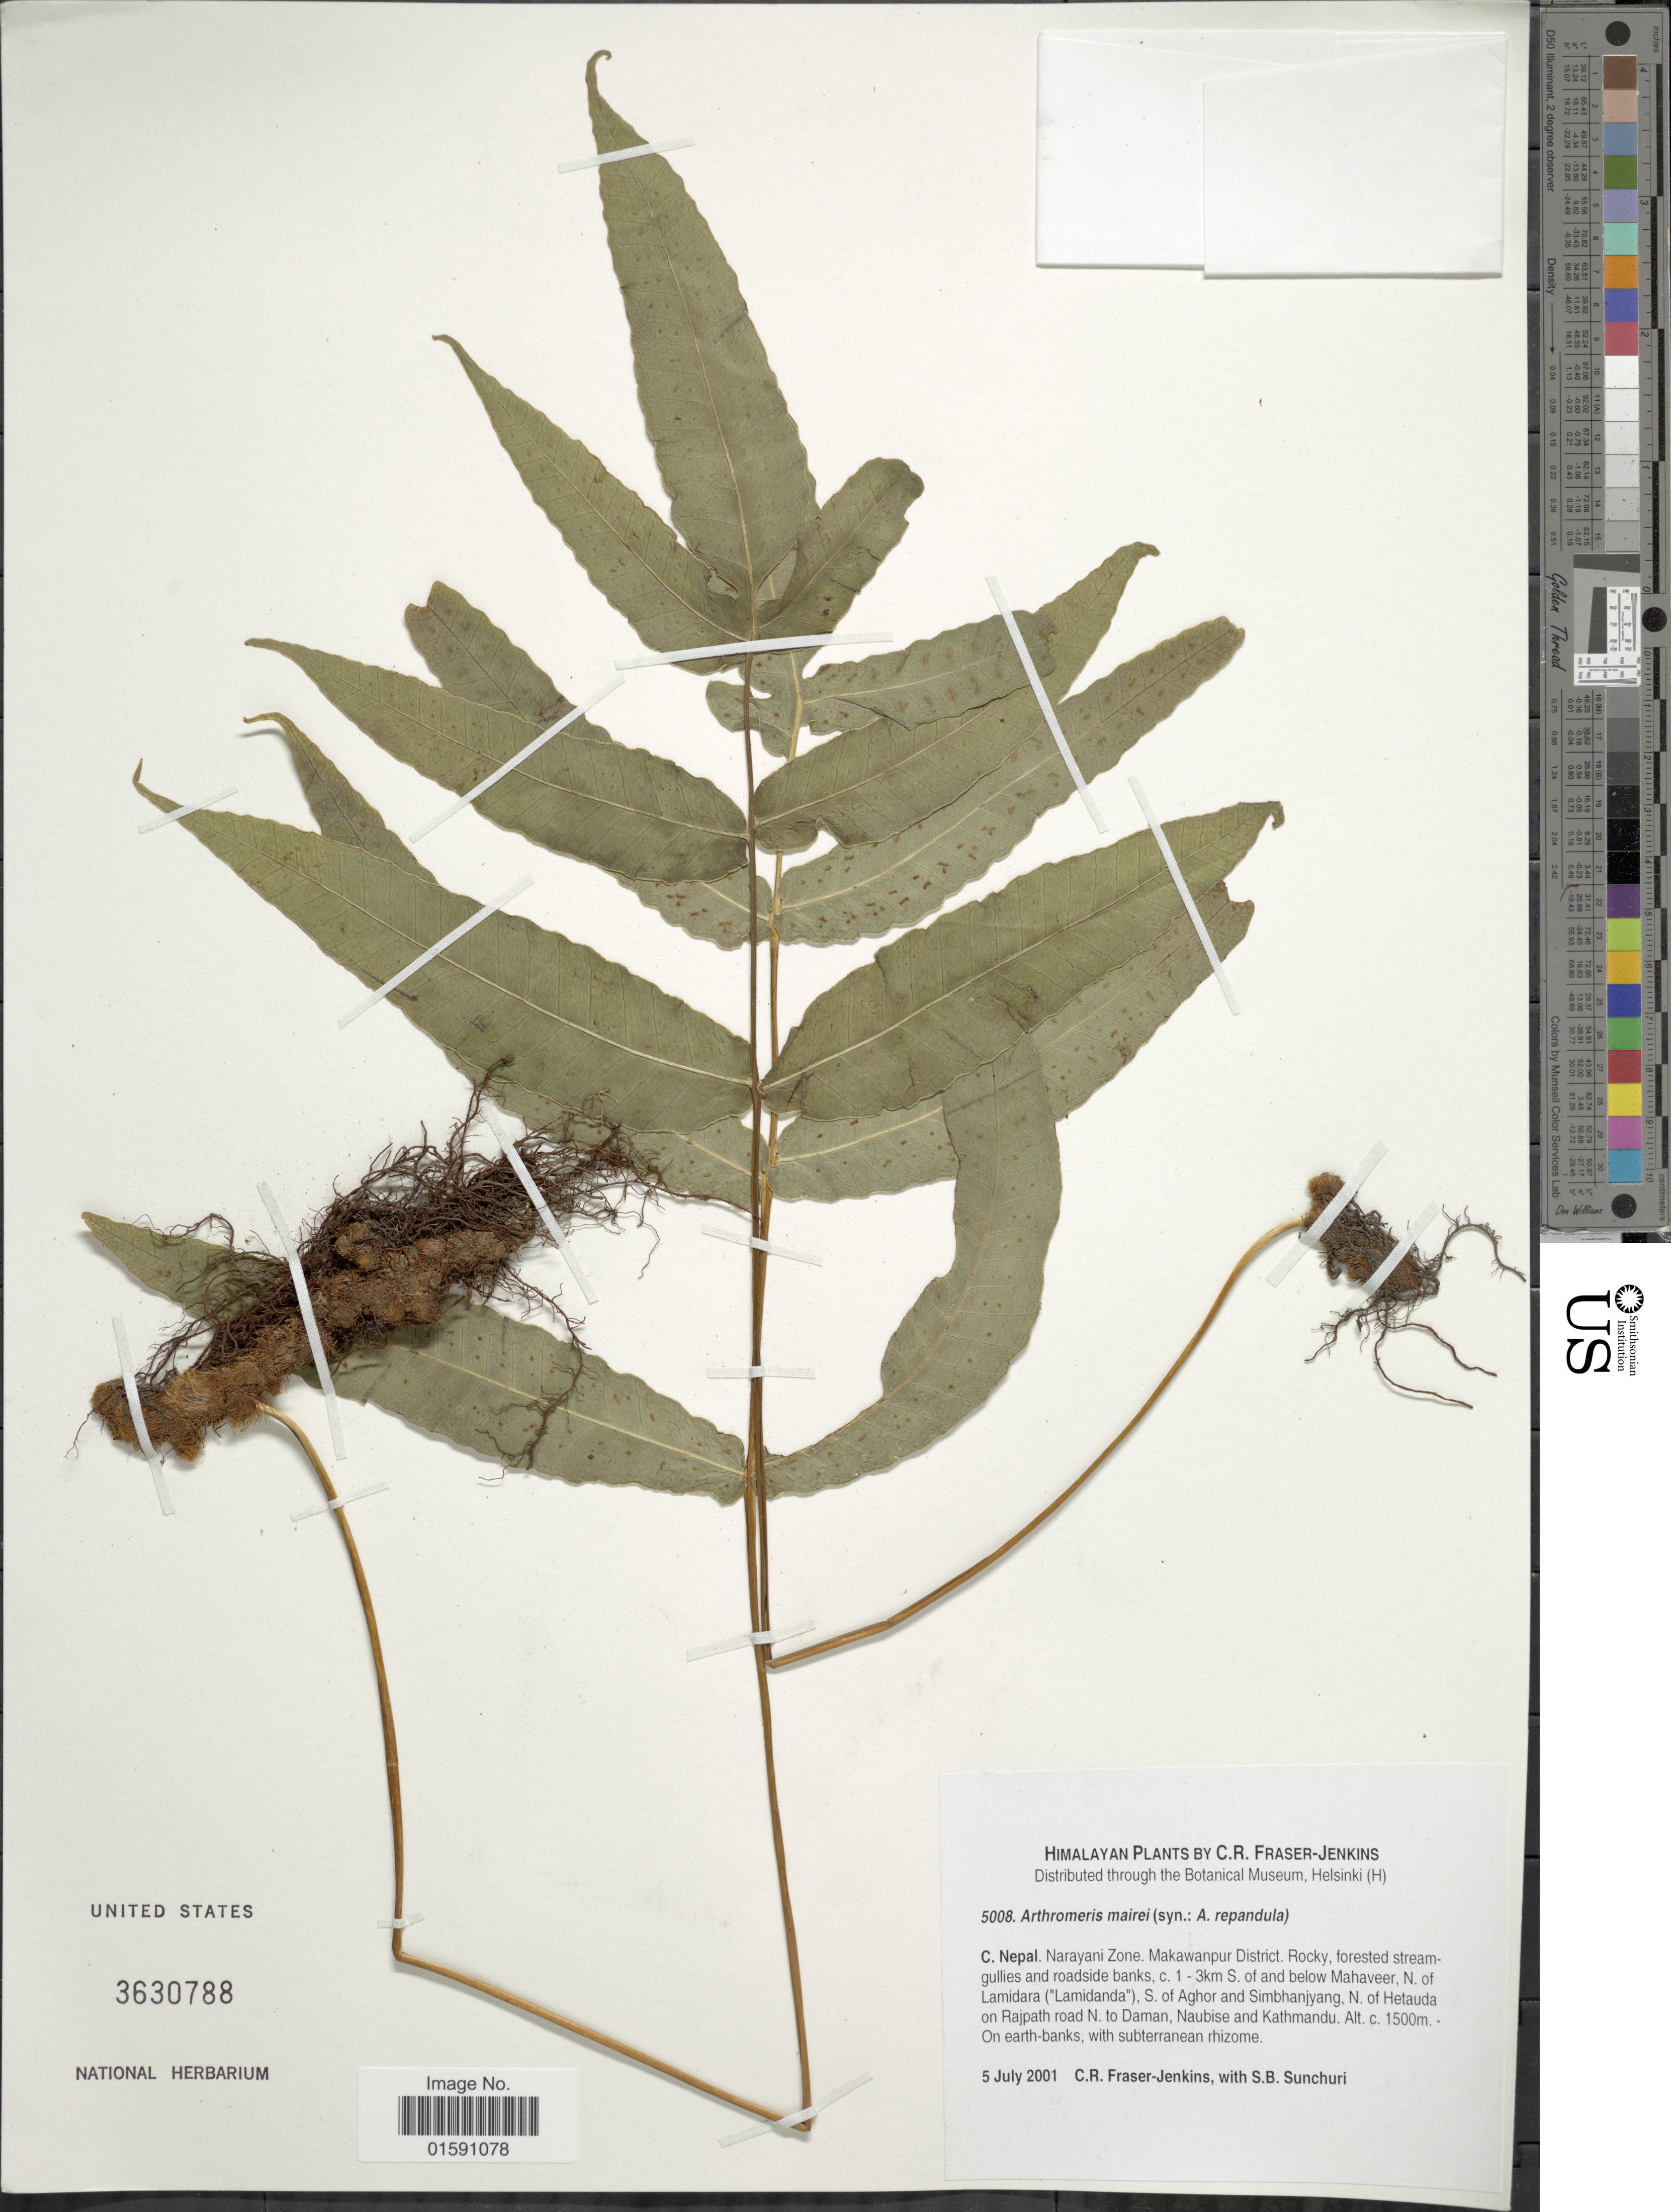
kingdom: Plantae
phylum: Tracheophyta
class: Polypodiopsida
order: Polypodiales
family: Polypodiaceae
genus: Arthromeris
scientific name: Arthromeris mairei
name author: (Brause) Ching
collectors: C. R. Fraser-Jenkins & S. Sunchuri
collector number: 5008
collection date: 2001-07-05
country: Nepal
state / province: Narayani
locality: C. Nepal. Narayani Zone. Makawanpur District. Rocky forested streamgullie and roadside banks 3 km S of and below Mahaveer, N. of Lamidara (Lamidanda), S. of Aghor and Simbhanjyang, N. of Hetauda on Rajpath road N. to Daman, Naubise and Kathmandu. Himalaya.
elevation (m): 1500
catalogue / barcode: US 3630788